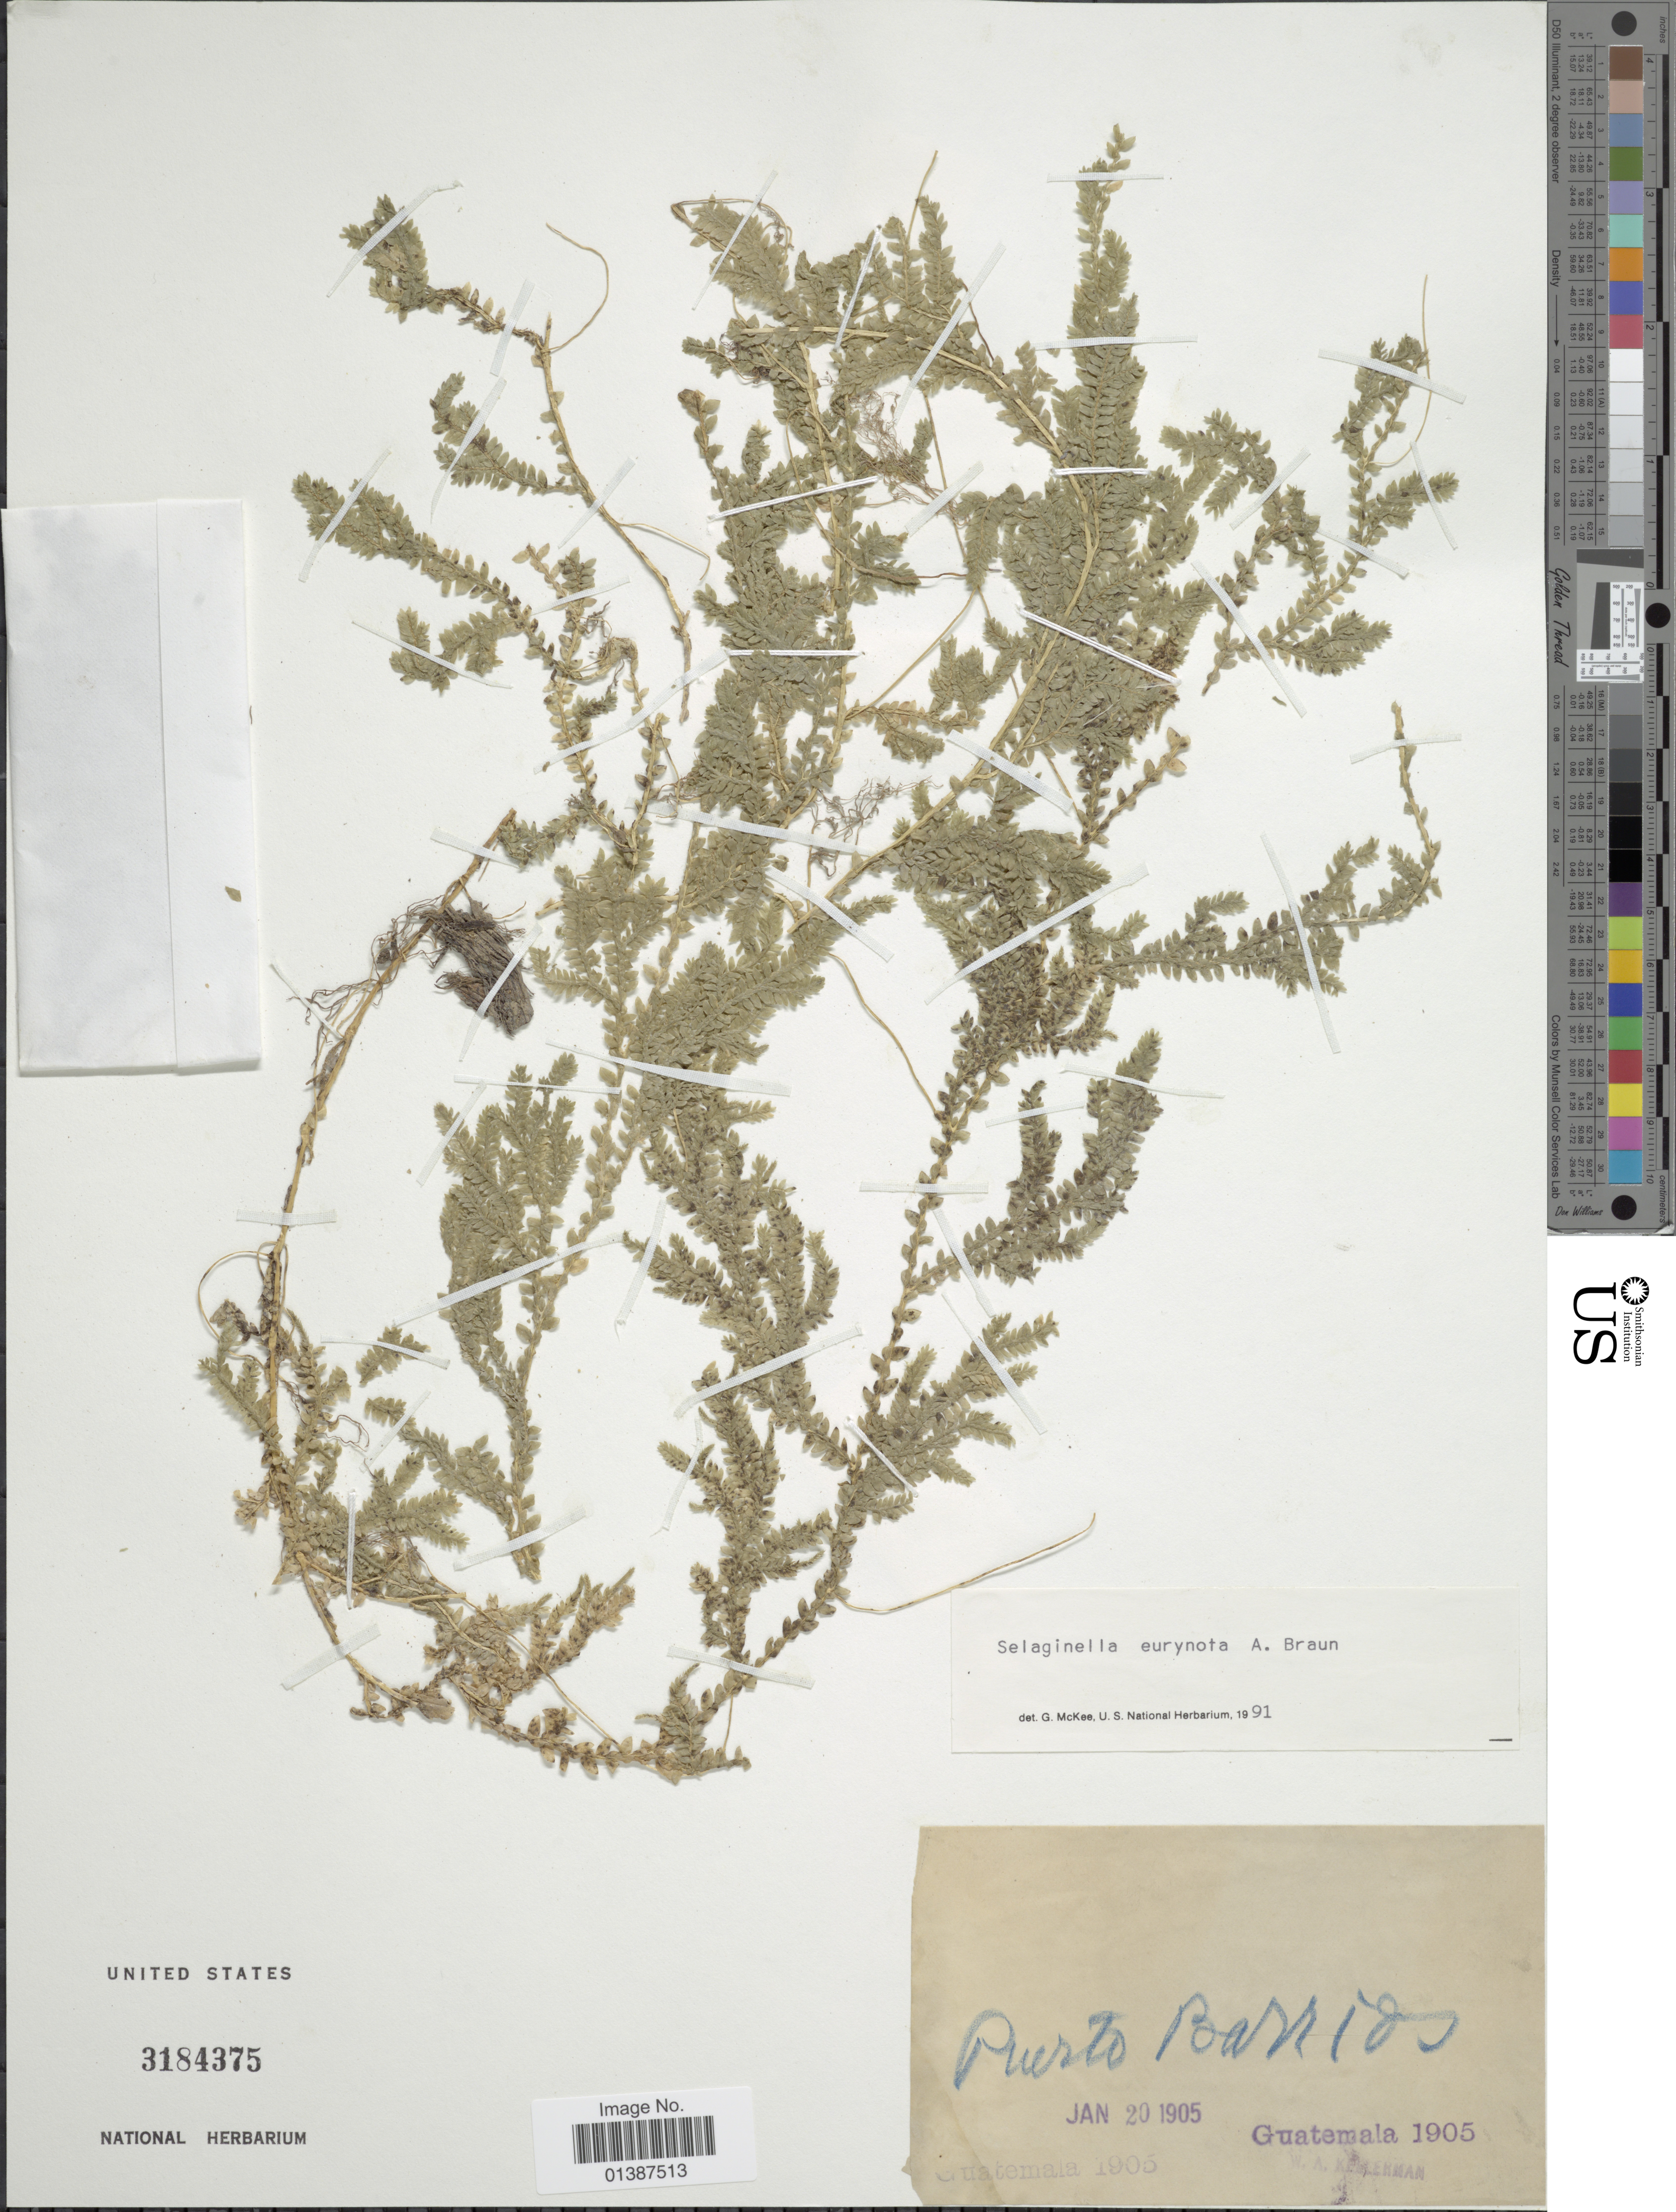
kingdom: Plantae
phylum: Tracheophyta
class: Lycopodiopsida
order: Selaginellales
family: Selaginellaceae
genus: Selaginella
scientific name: Selaginella eurynota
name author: A. Braun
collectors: W. Kellerman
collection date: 1905-01-20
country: Guatemala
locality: Puerto Barrios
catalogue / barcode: US 3184375